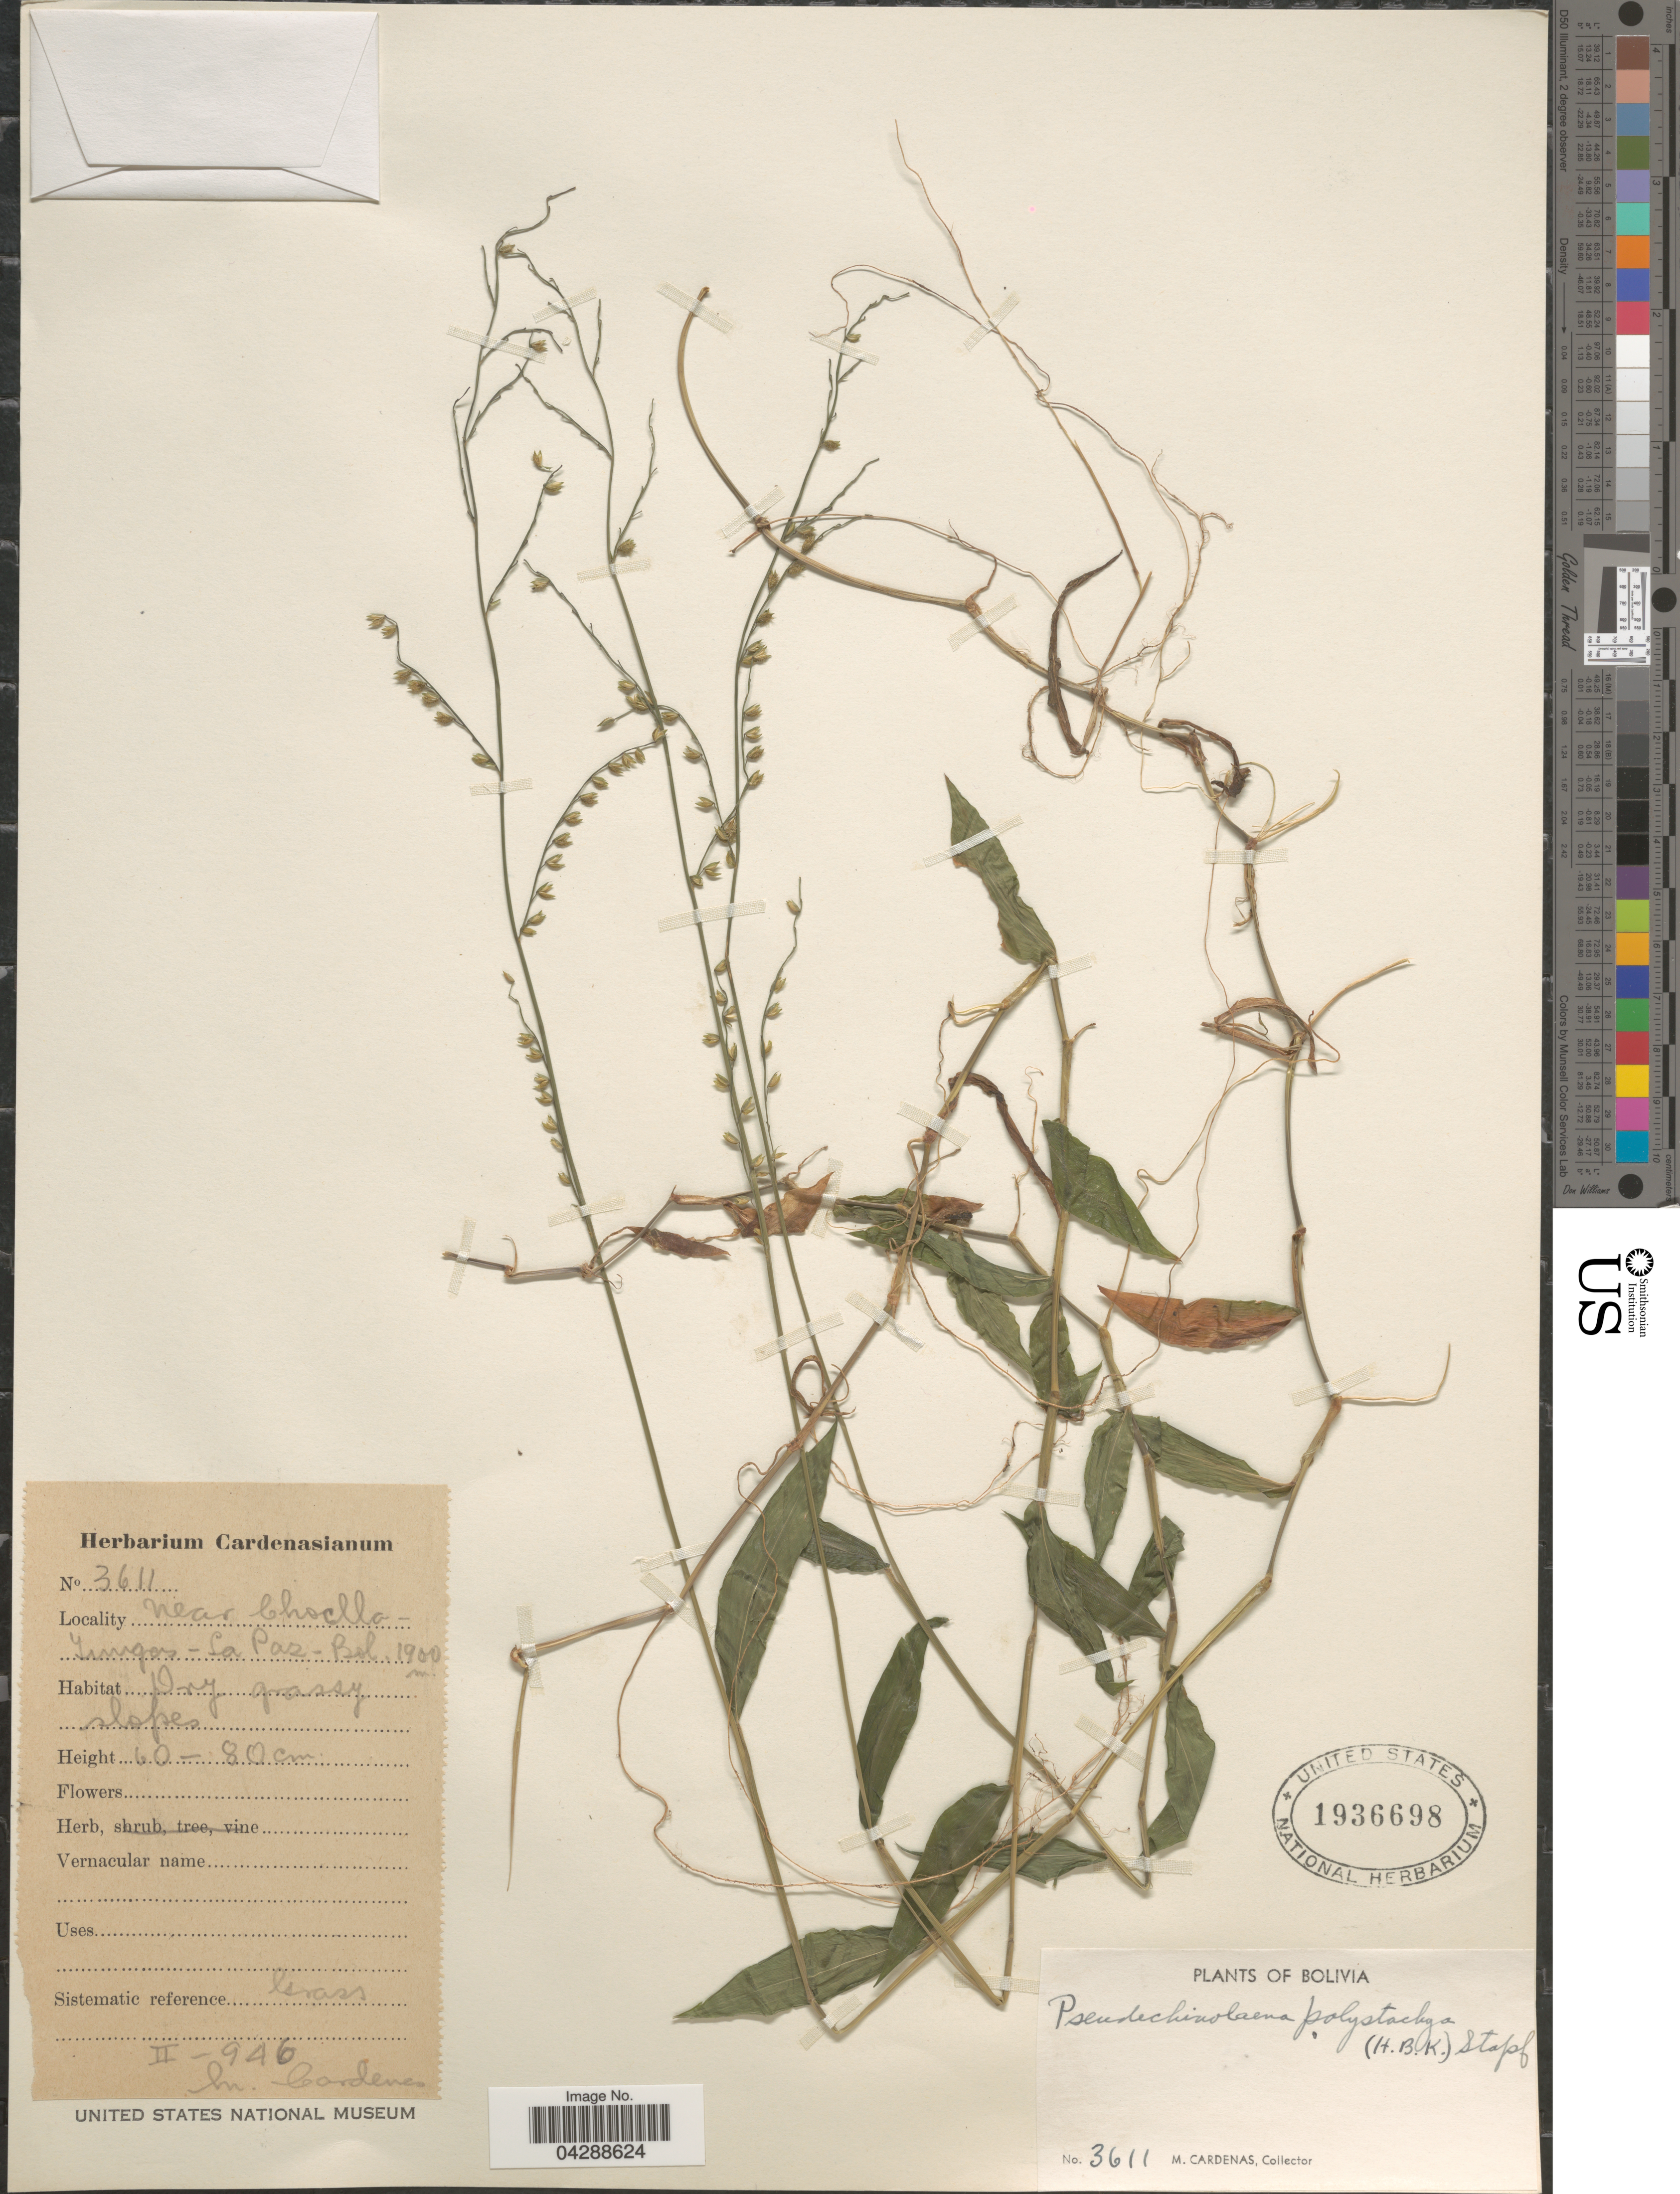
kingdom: Plantae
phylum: Tracheophyta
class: Liliopsida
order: Poales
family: Poaceae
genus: Pseudechinolaena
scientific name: Pseudechinolaena polystachya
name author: (Kunth) Stapf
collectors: M. Cárdenas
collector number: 3611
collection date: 1946-02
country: Bolivia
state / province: La Paz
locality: Near Chocllo- Yungas. Dry grassy slopes.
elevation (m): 1900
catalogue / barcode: US 1936698